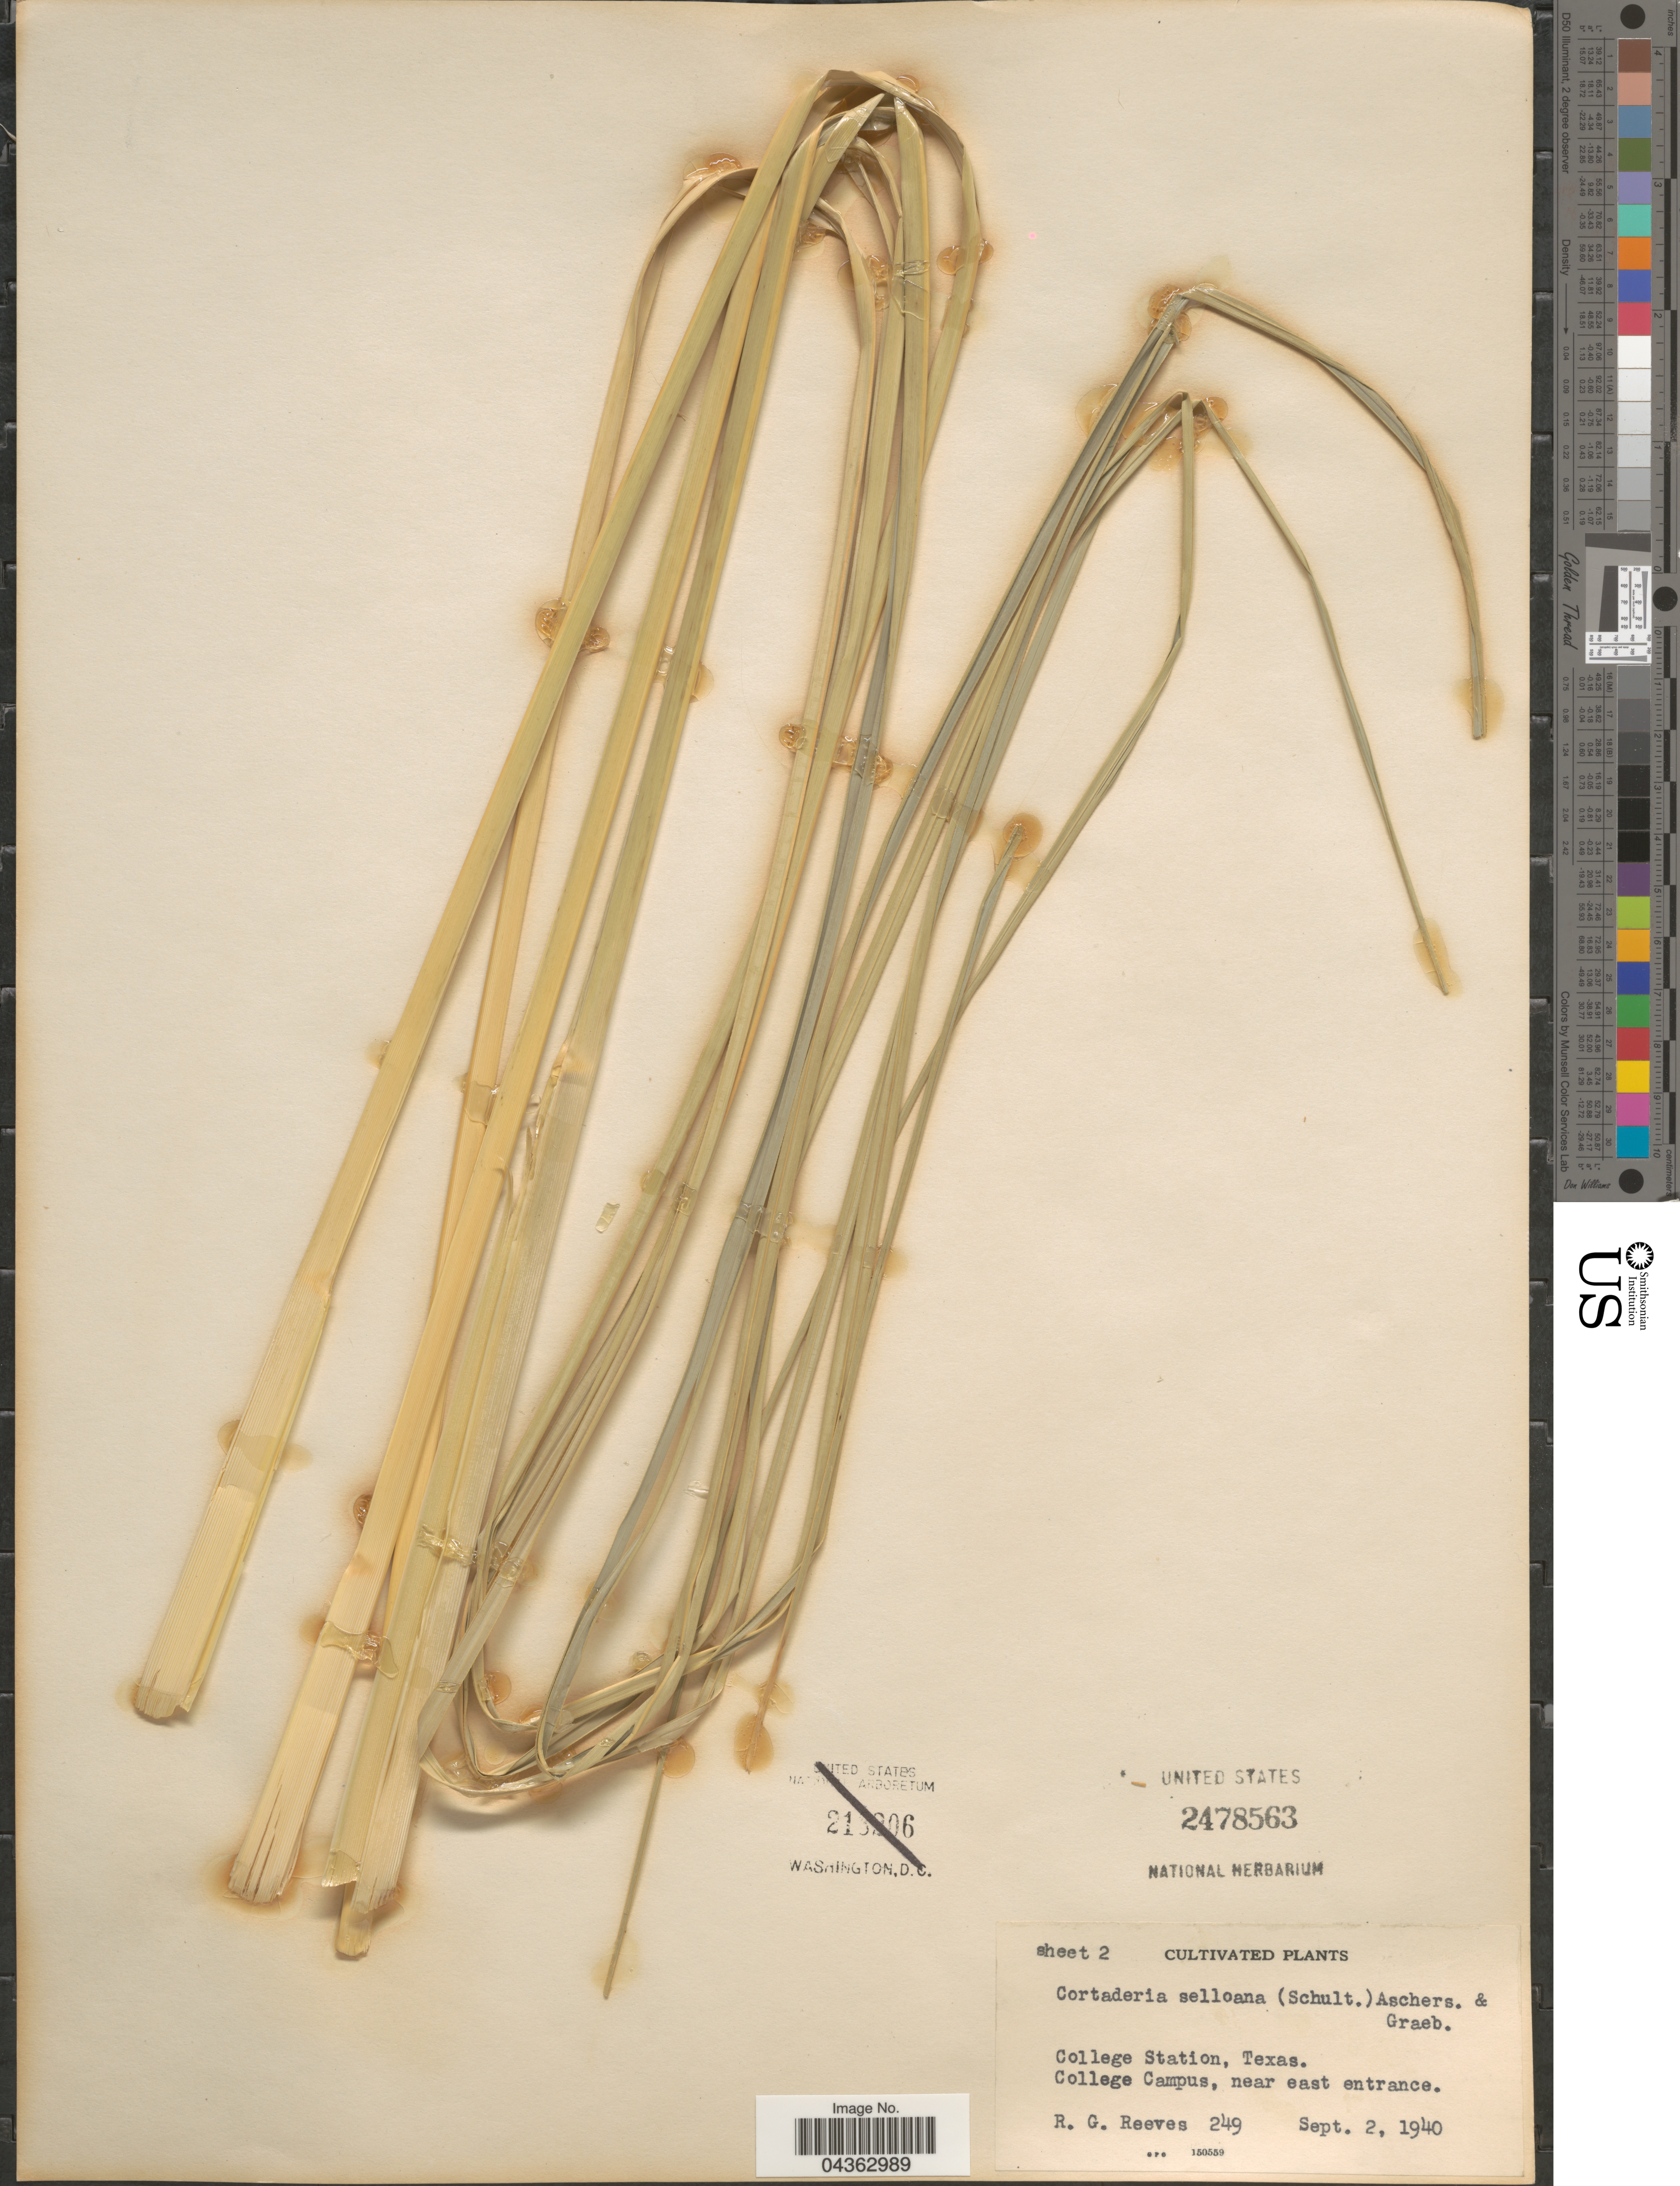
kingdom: Plantae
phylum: Tracheophyta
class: Liliopsida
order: Poales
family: Poaceae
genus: Cortaderia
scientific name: Cortaderia selloana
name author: (Schult. & Schult. f.) Asch. & Graebn.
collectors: R. G. Reeves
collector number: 249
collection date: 1940-09-02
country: United States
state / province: Texas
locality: College Station, College Campus, near east entrance.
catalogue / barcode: US 2478563